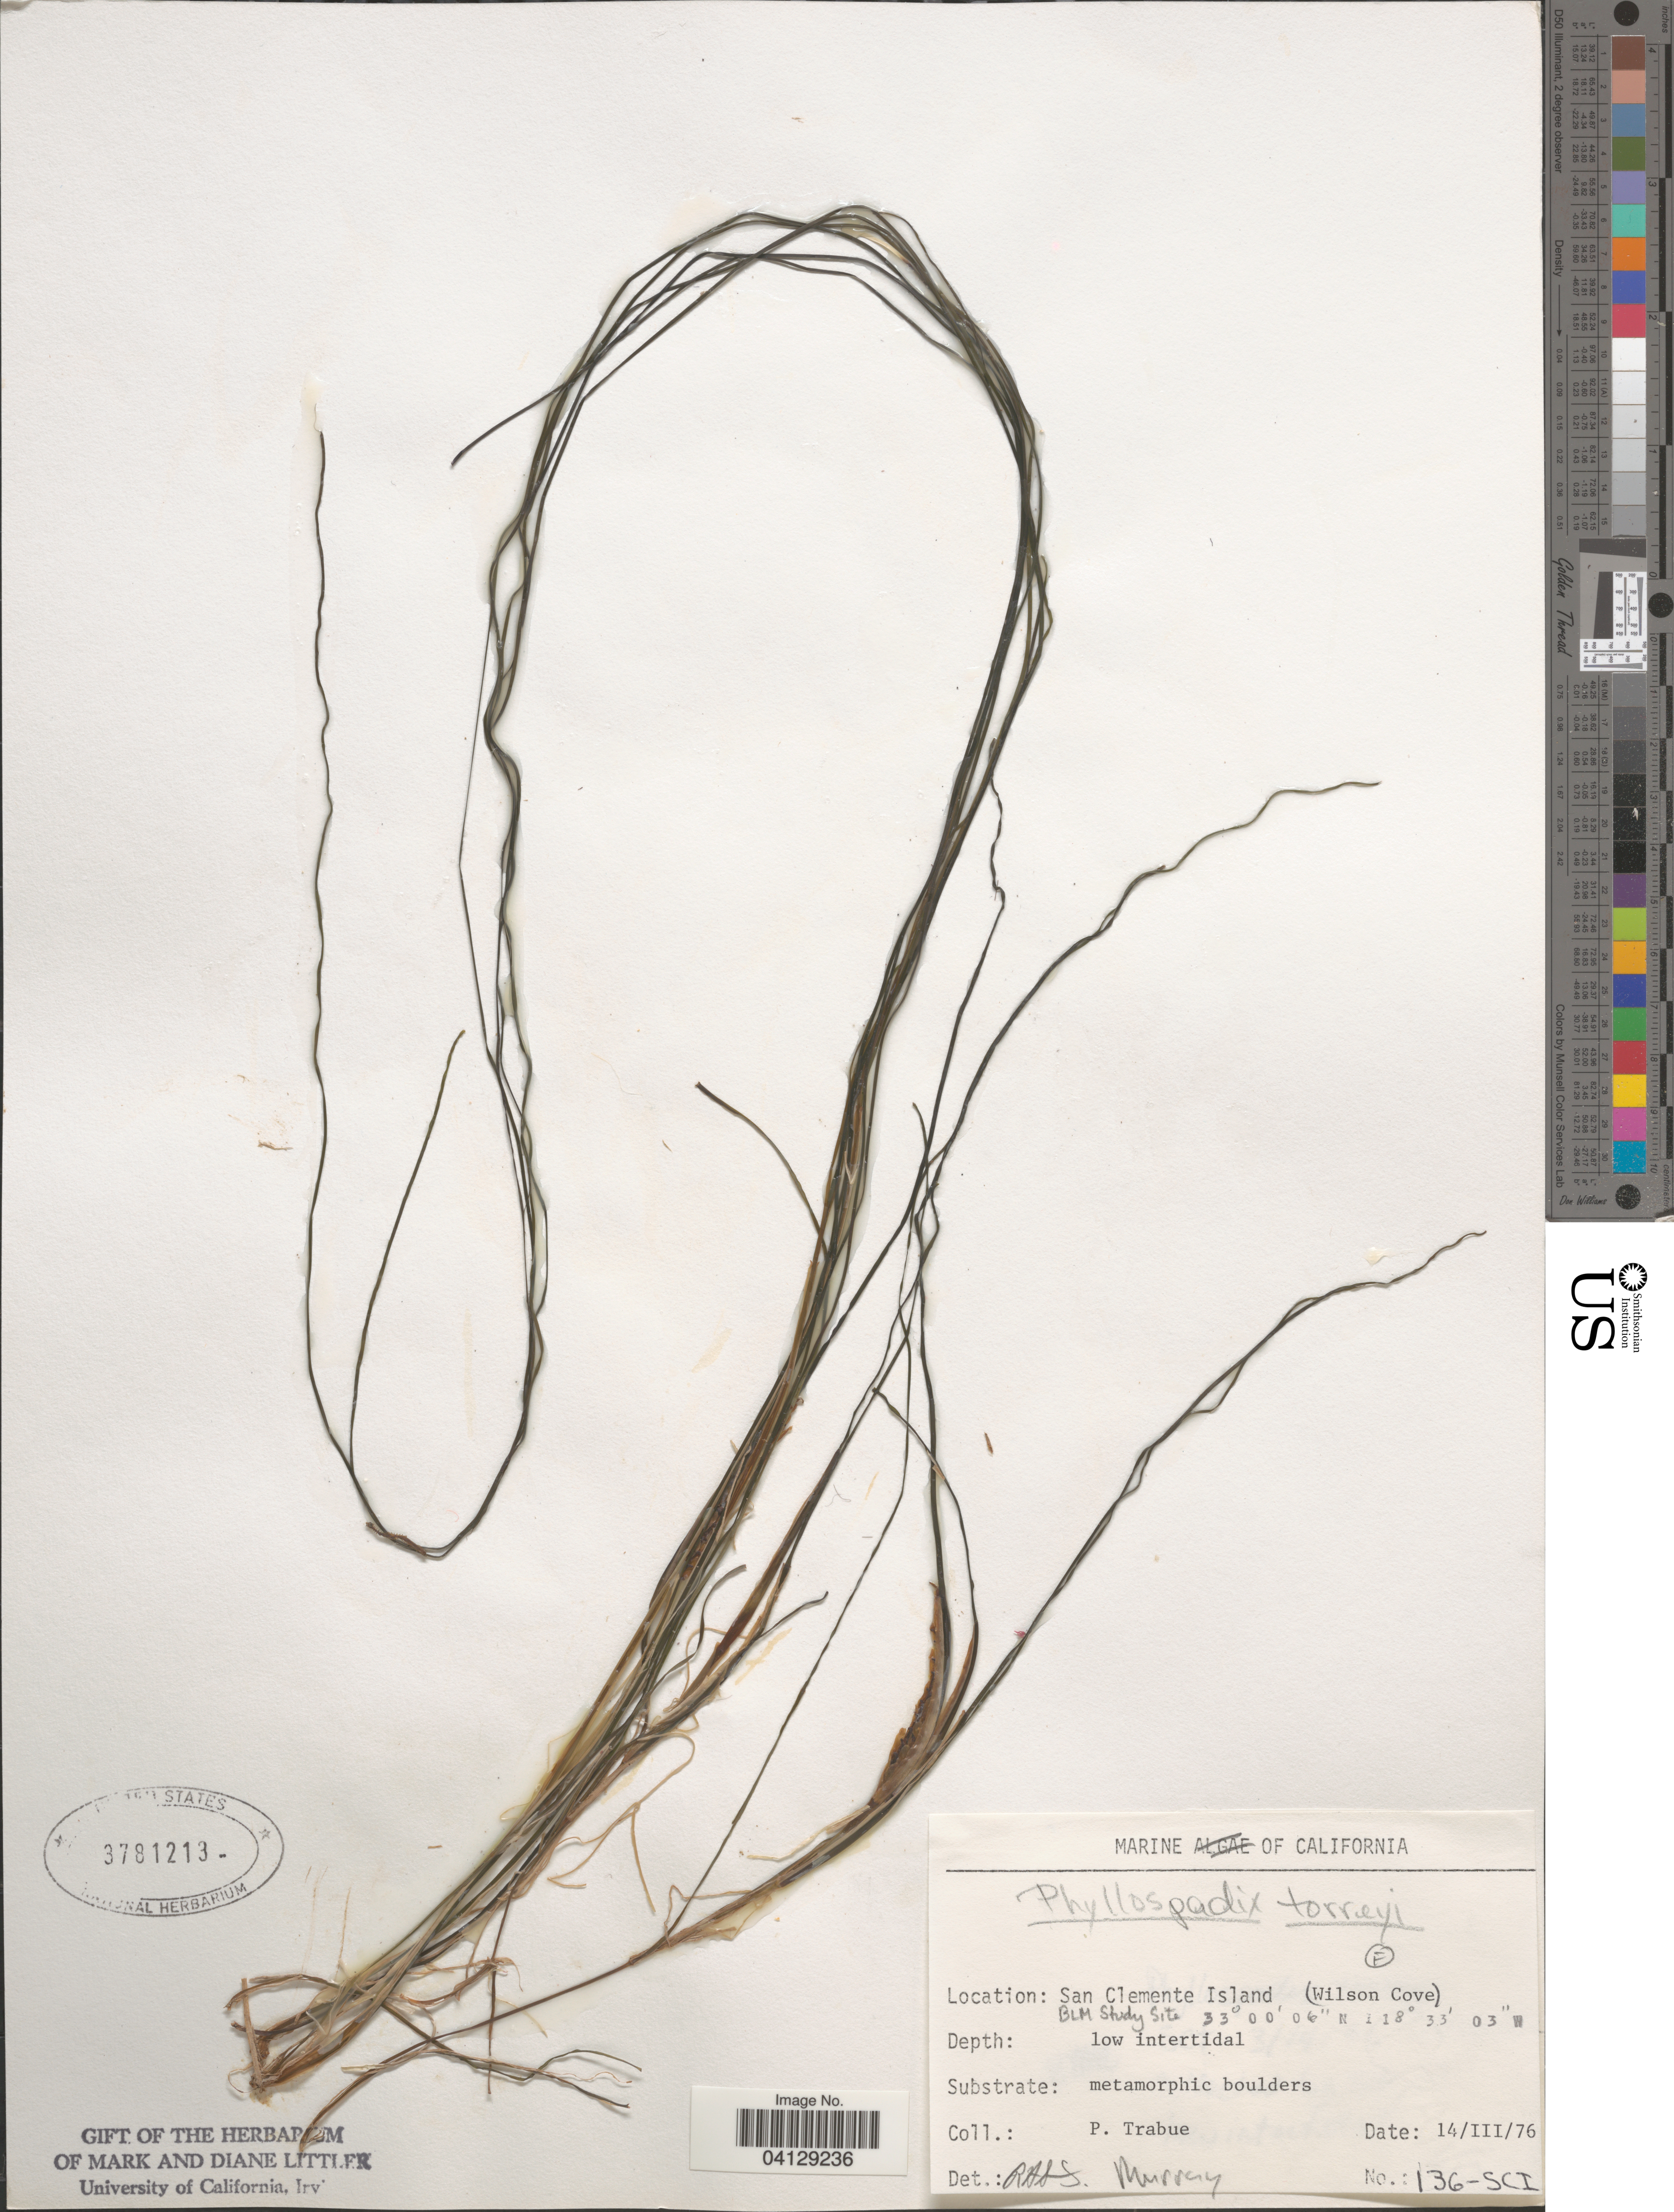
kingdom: Plantae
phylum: Tracheophyta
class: Liliopsida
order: Alismatales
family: Zosteraceae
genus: Phyllospadix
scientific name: Phyllospadix torreyi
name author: S. Watson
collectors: P. J. Trabue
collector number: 136-SCI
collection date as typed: Transcribed d/m/y: 14/3/76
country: United States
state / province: California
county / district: Los Angeles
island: San Clemente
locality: San Clemente Island (Wilson Cove). BLM Study Site.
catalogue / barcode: US 3781213